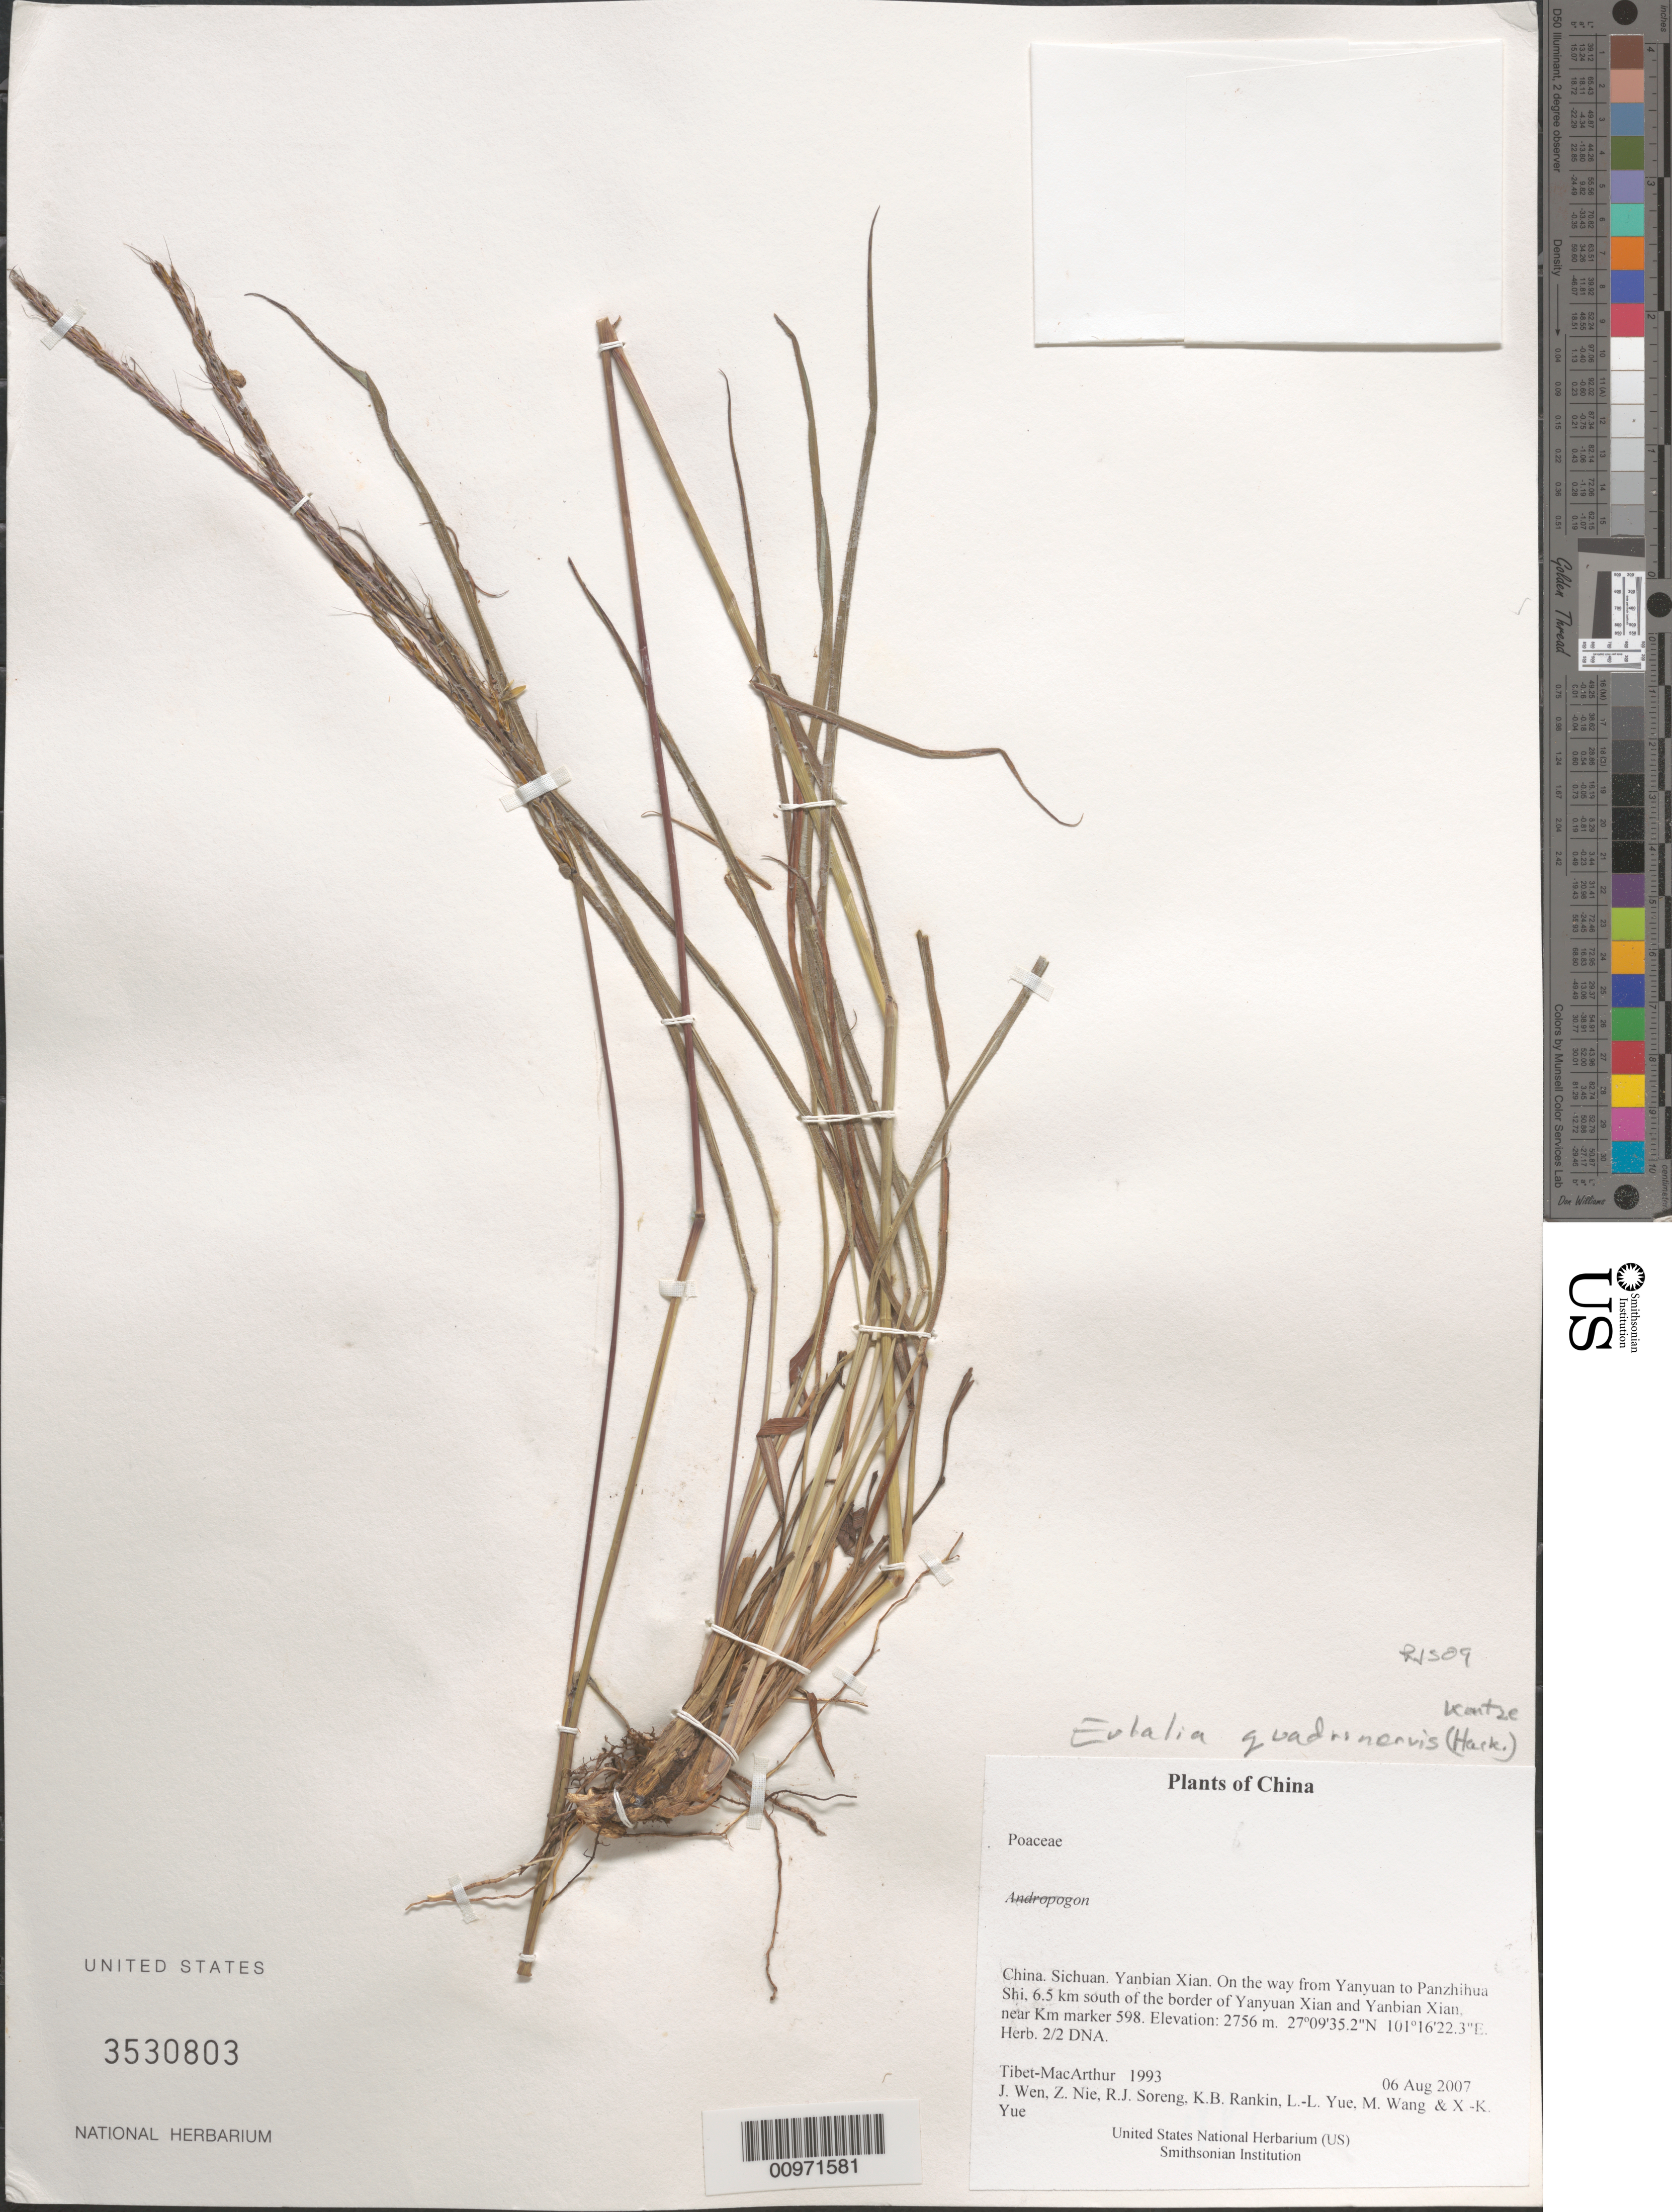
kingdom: Plantae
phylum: Tracheophyta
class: Liliopsida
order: Poales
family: Poaceae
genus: Eulalia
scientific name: Eulalia quadrinervis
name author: (Hack.) Kuntze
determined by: Soreng, Robert J., Research Associate (BOT), Smithsonian Institution - National Museum of Natural History (UNITED STATES)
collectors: Tibet-MacArthur, J. Wen, Z. Nie, R. J. Soreng, K. Rankin, L. Yue, M. Wang & X. Yue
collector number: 1993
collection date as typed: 06 Aug 2007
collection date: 2007-08-06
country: China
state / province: Sichuan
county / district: Yanbian Xian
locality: On the way from Yanyuan to Panzhihua Shi, 6.5 km south of the border of Yanyuan Xian and Yanbian Xian, near Km marker 598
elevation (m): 2756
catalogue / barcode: US 3530803